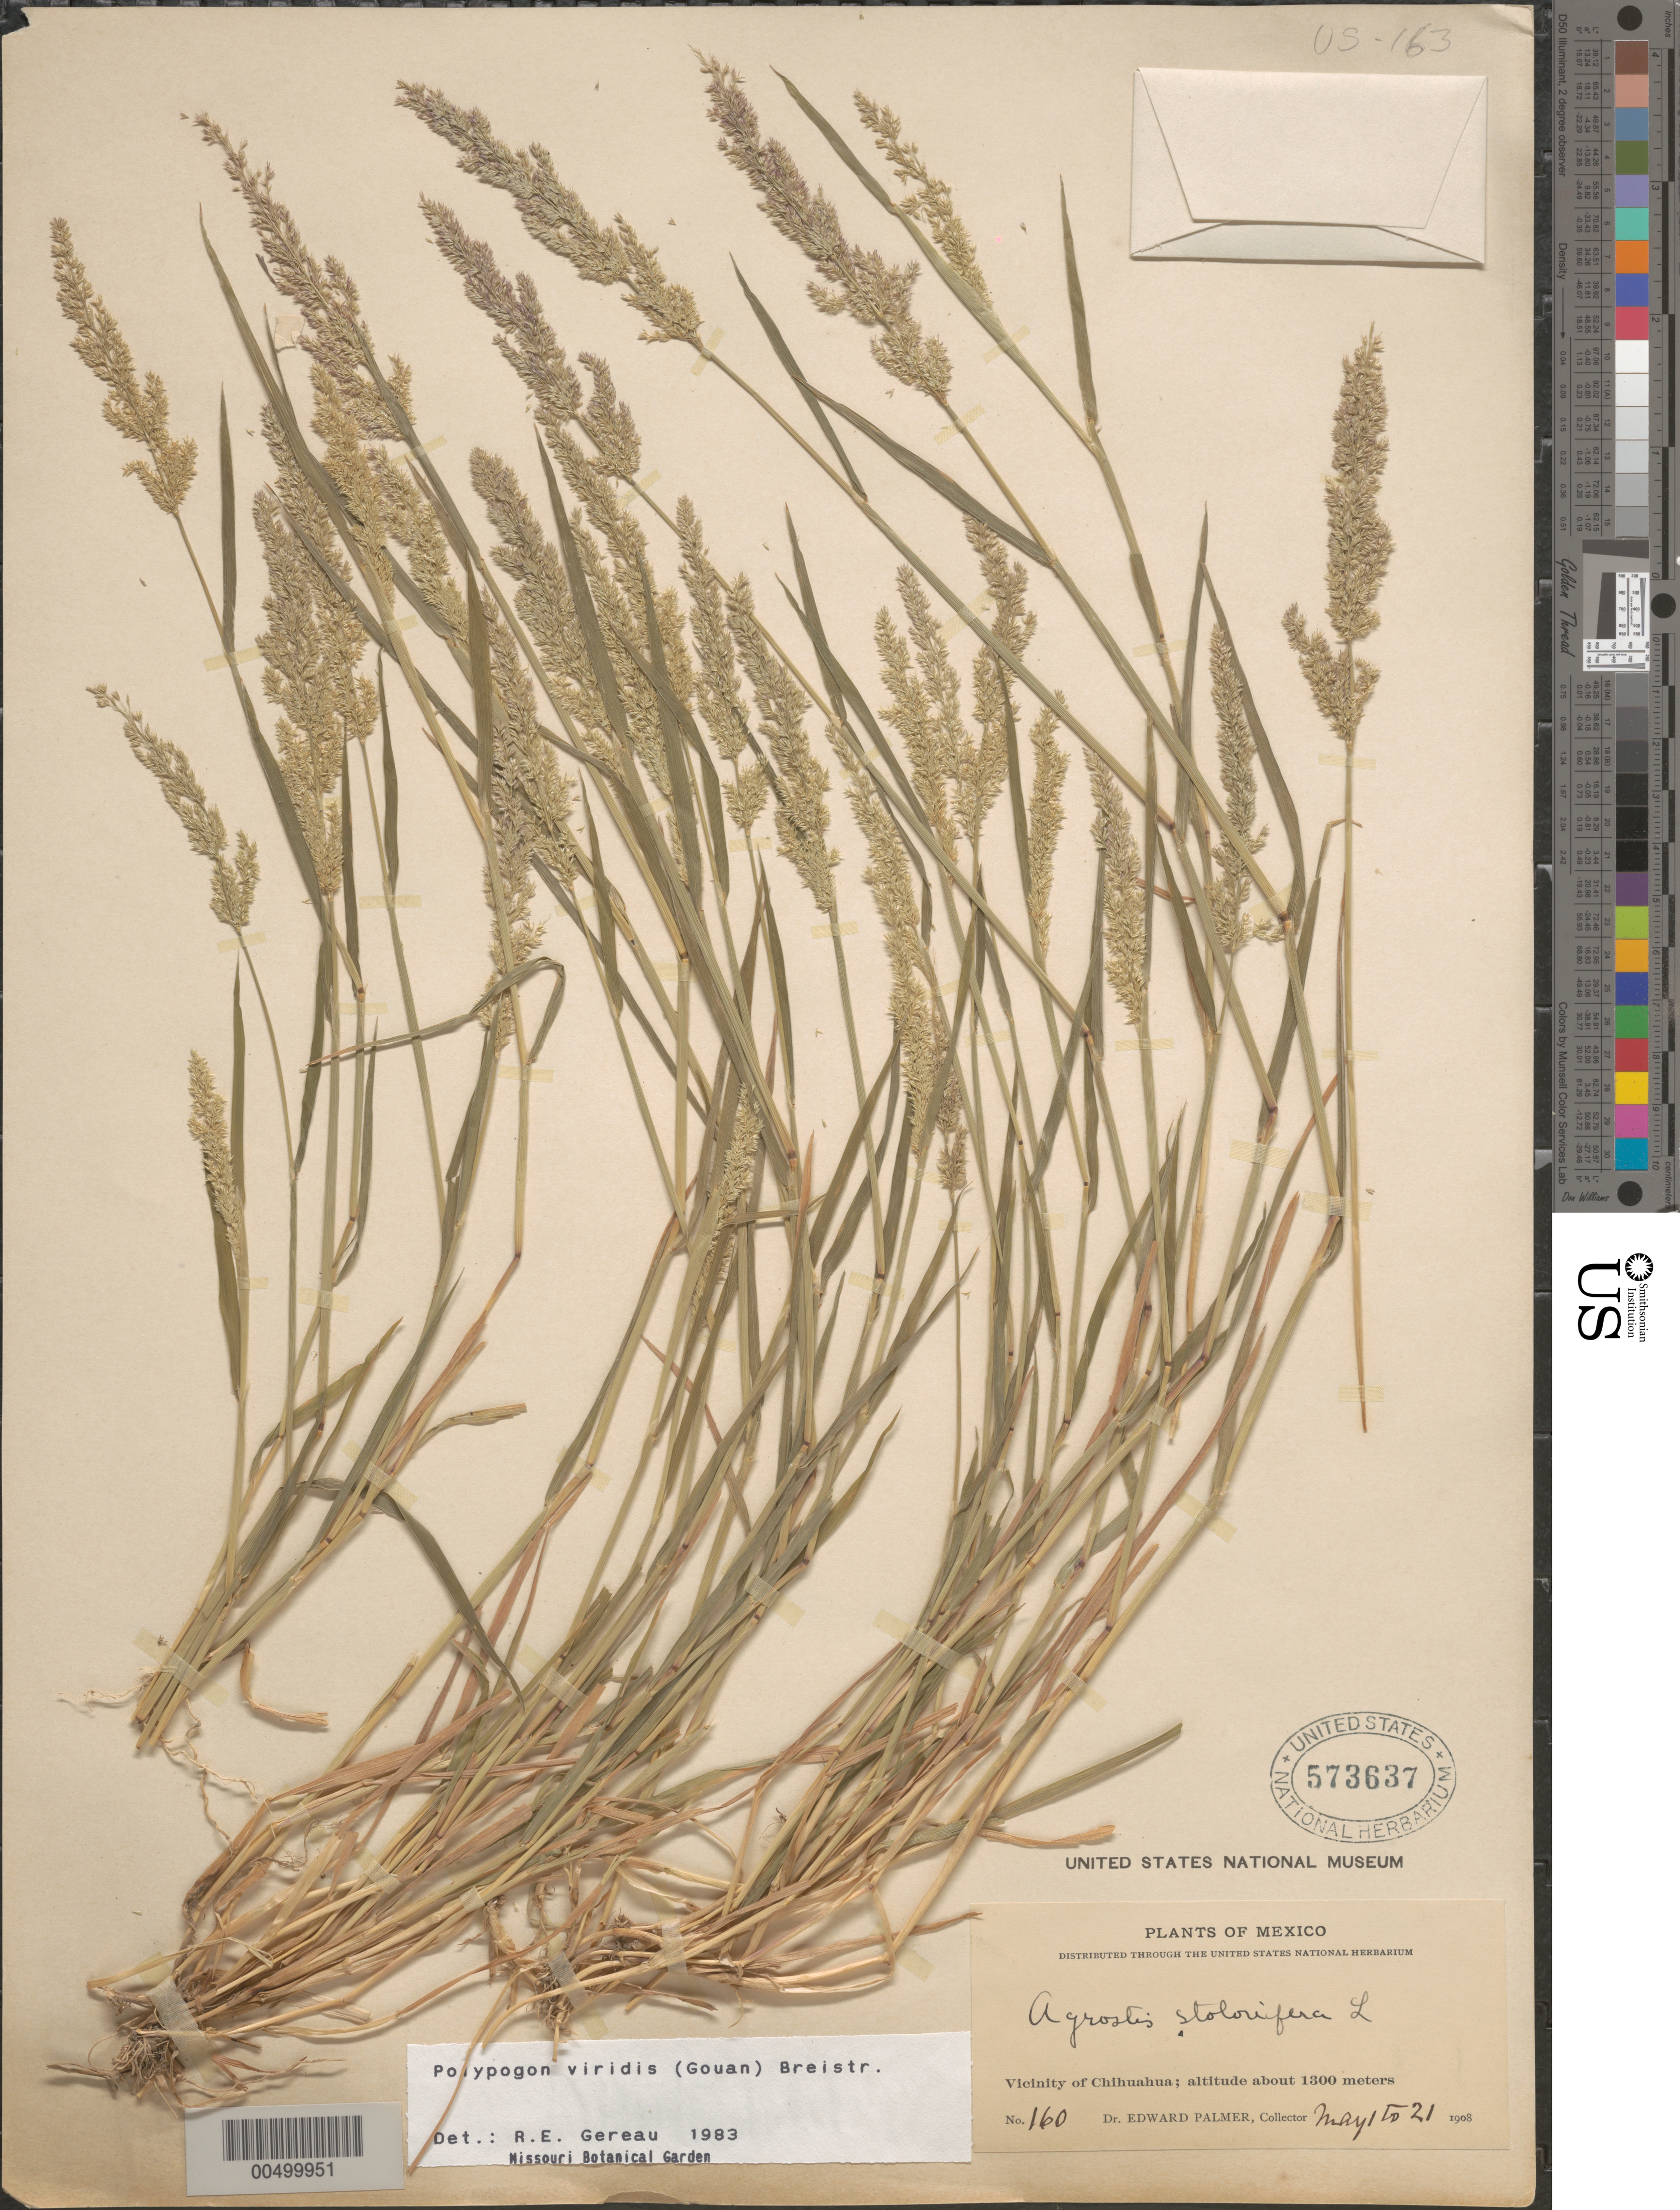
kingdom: Plantae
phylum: Tracheophyta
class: Liliopsida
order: Poales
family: Poaceae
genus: Polypogon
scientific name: Polypogon viridis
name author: (Gouan) Breistroffer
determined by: Gereau, R. E.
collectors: E. Palmer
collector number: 160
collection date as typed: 1 May 1908 to 21 May 1908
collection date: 1908-05-01/1908-05-21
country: Mexico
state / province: Chihuahua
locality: Vicinity of Chihuahua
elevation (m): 1300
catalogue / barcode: US 573637